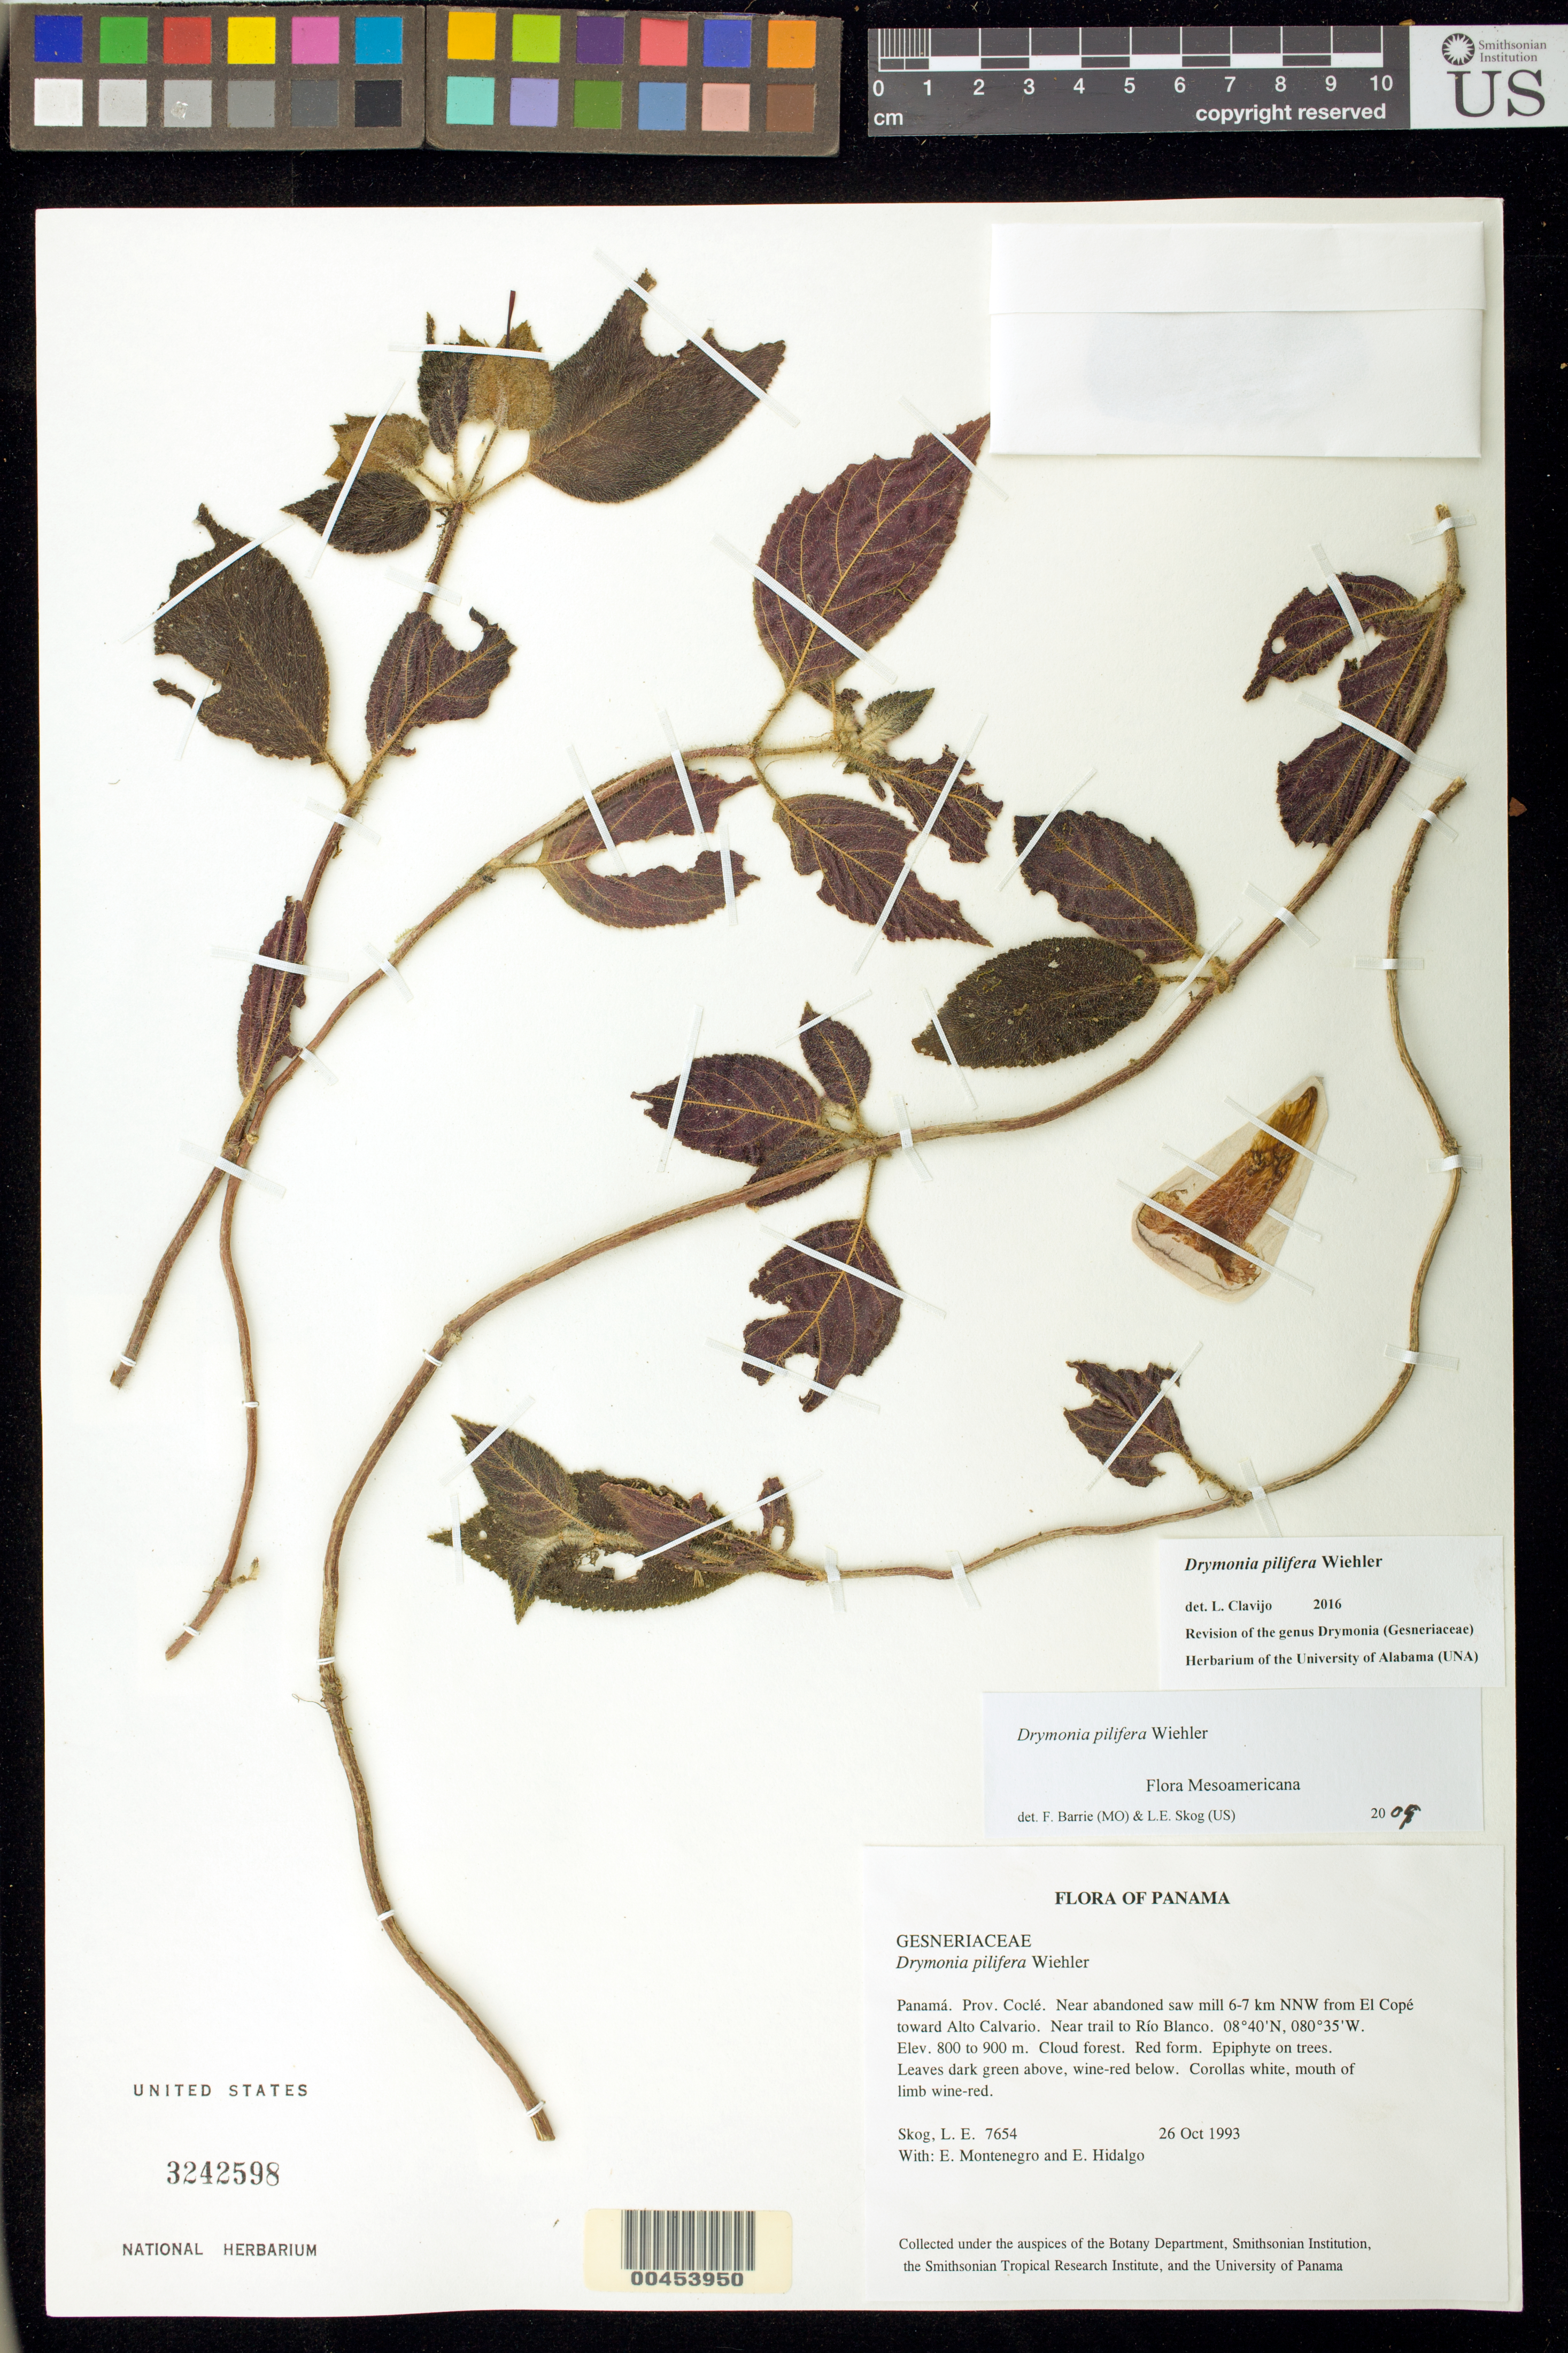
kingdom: Plantae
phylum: Tracheophyta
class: Magnoliopsida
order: Lamiales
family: Gesneriaceae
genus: Drymonia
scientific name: Drymonia pilifera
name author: Wiehler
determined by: Skog, Laurence E.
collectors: L. E. Skog, E. Montenegro & E. Hildalgo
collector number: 7654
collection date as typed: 26 Oct 1993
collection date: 1993-10-26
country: Panama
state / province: Coclé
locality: Near abandoned saw mill 6-7 km NNW from El Copé toward Alto Calvario. Near trail to Río Blanco.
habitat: Cloud forest.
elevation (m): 800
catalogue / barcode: US 3242598